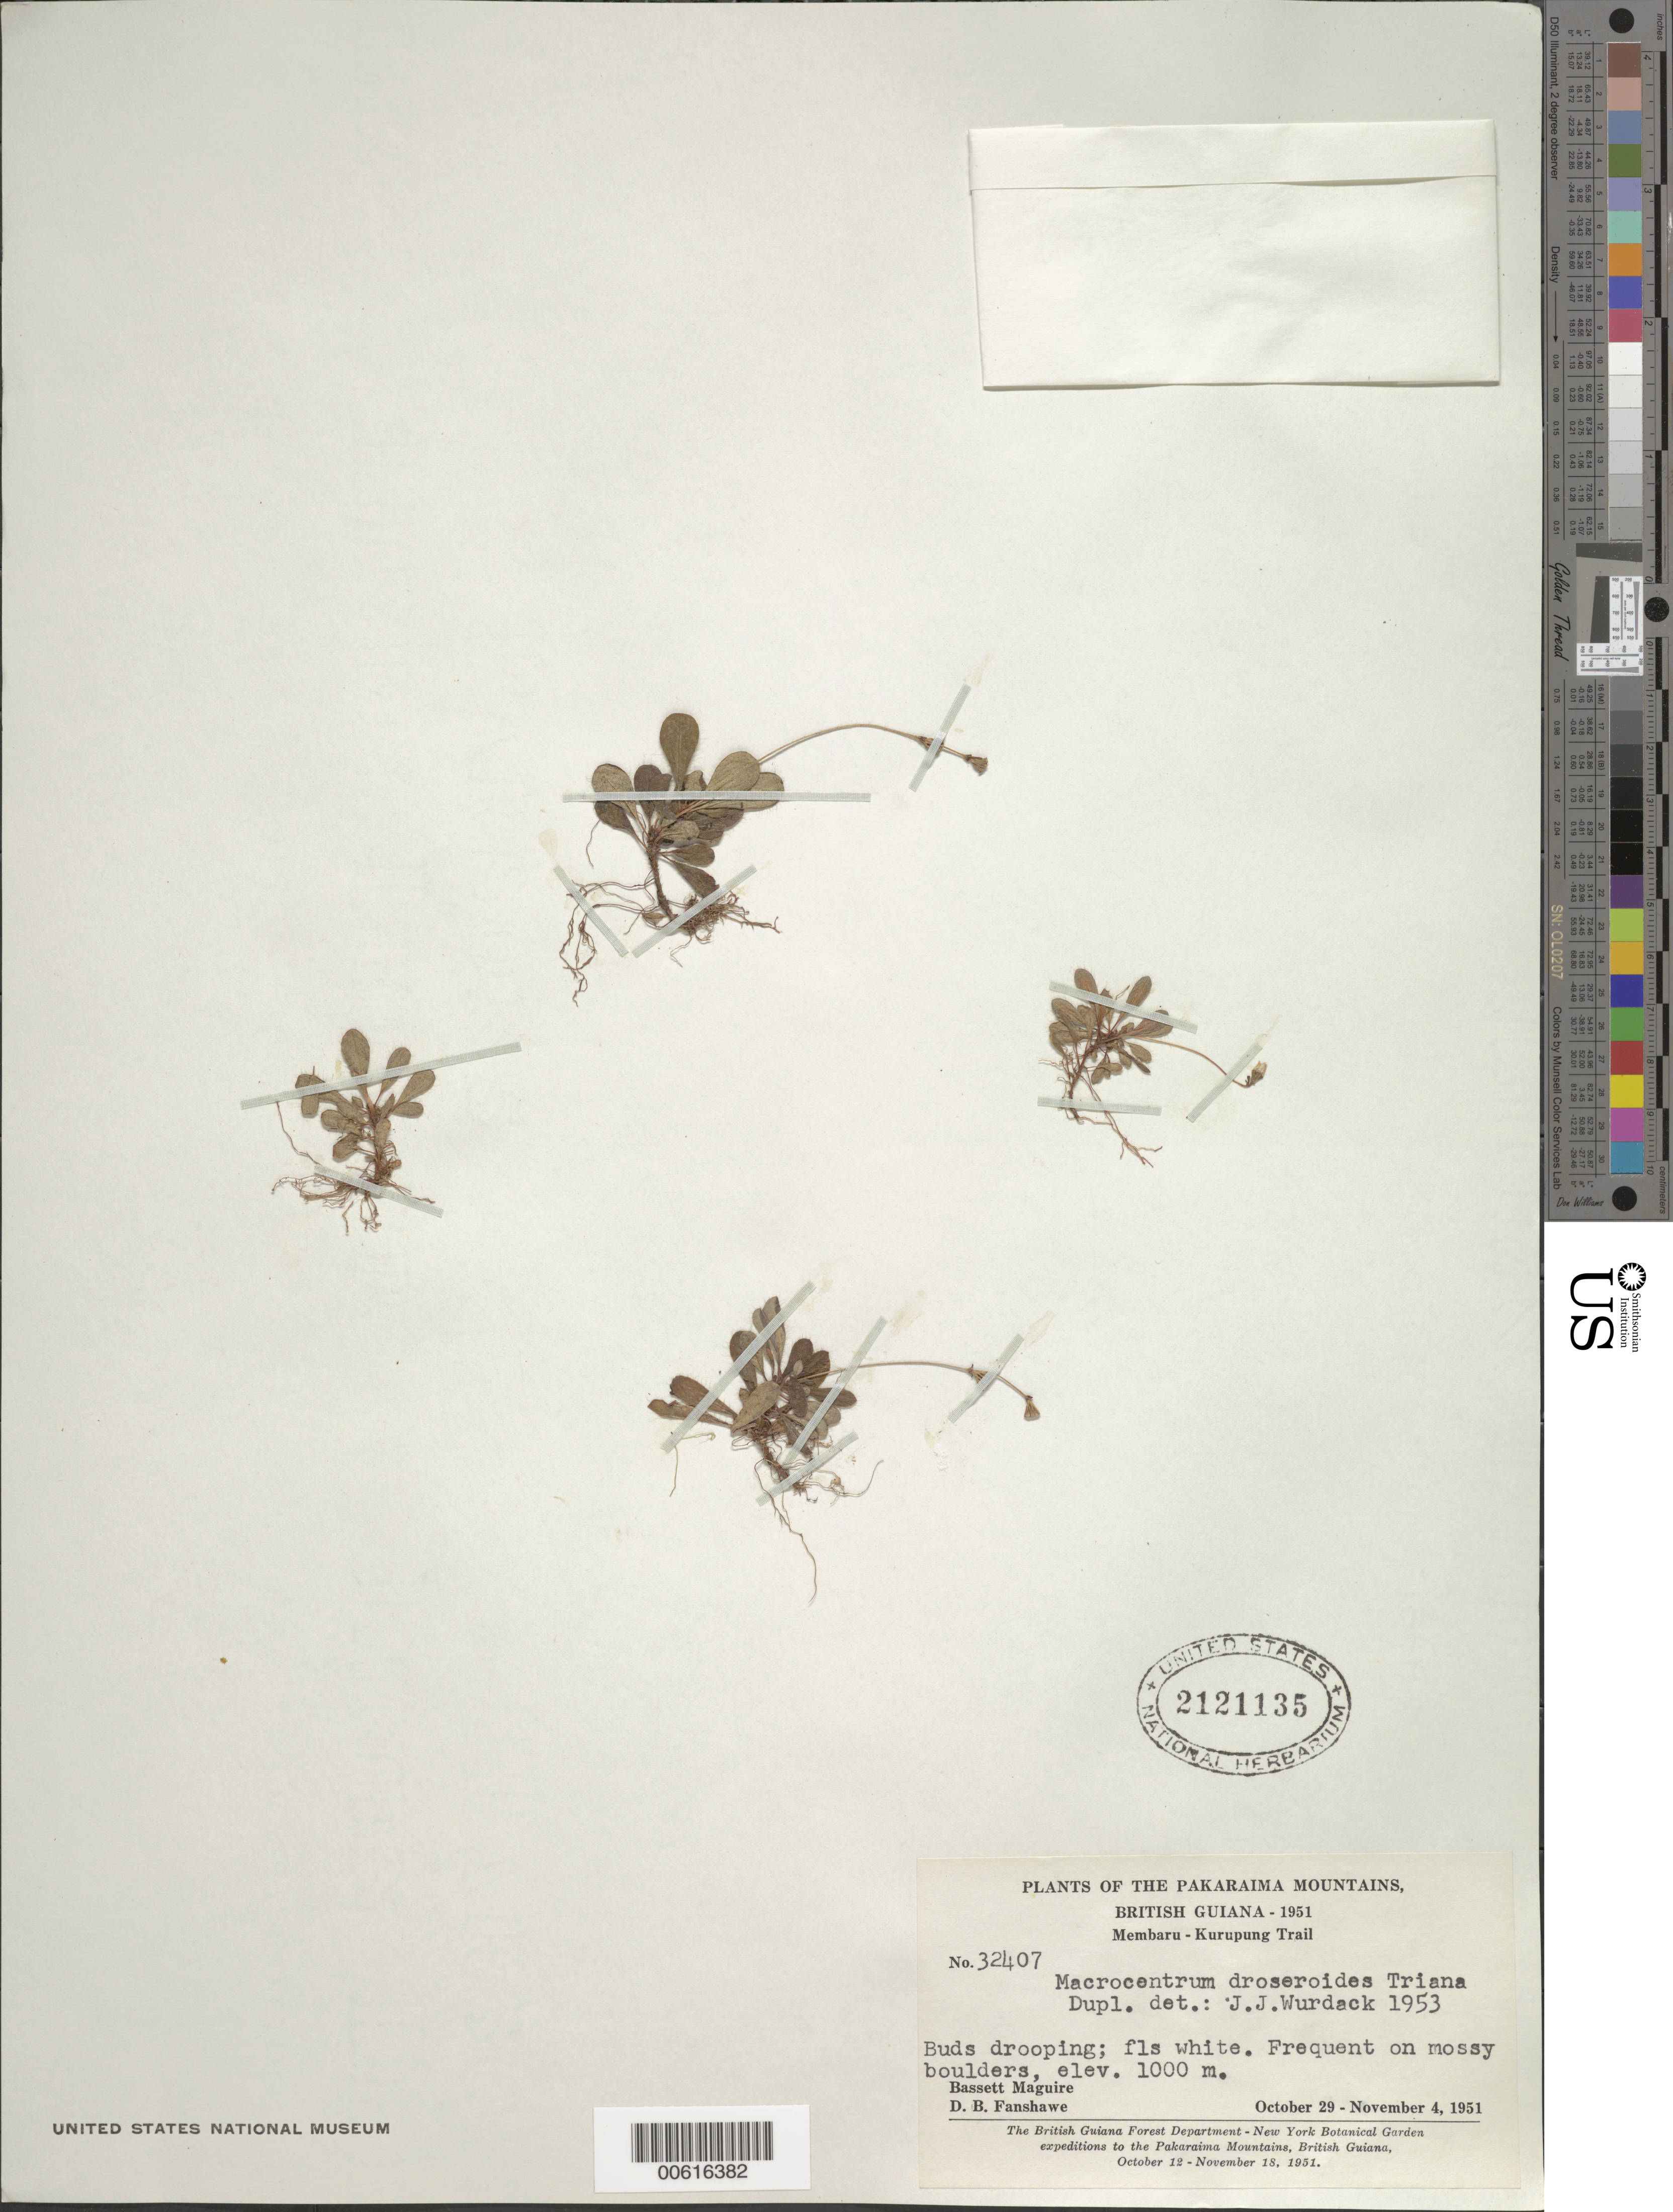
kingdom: Plantae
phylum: Tracheophyta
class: Magnoliopsida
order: Myrtales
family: Melastomataceae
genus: Macrocentrum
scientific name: Macrocentrum droseroides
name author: Triana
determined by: Wurdack, John J., (US), US (UNITED STATES)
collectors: B. Maguire & D. B. Fanshawe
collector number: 32407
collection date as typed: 29-Oct-51 to 4-Nov-51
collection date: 1951-10-29/1951-11-04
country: Guyana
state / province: Cuyuni-Mazaruni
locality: Membaru-Kurupung Trail, Pakaraima Mts.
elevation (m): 1000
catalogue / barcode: US 2121135